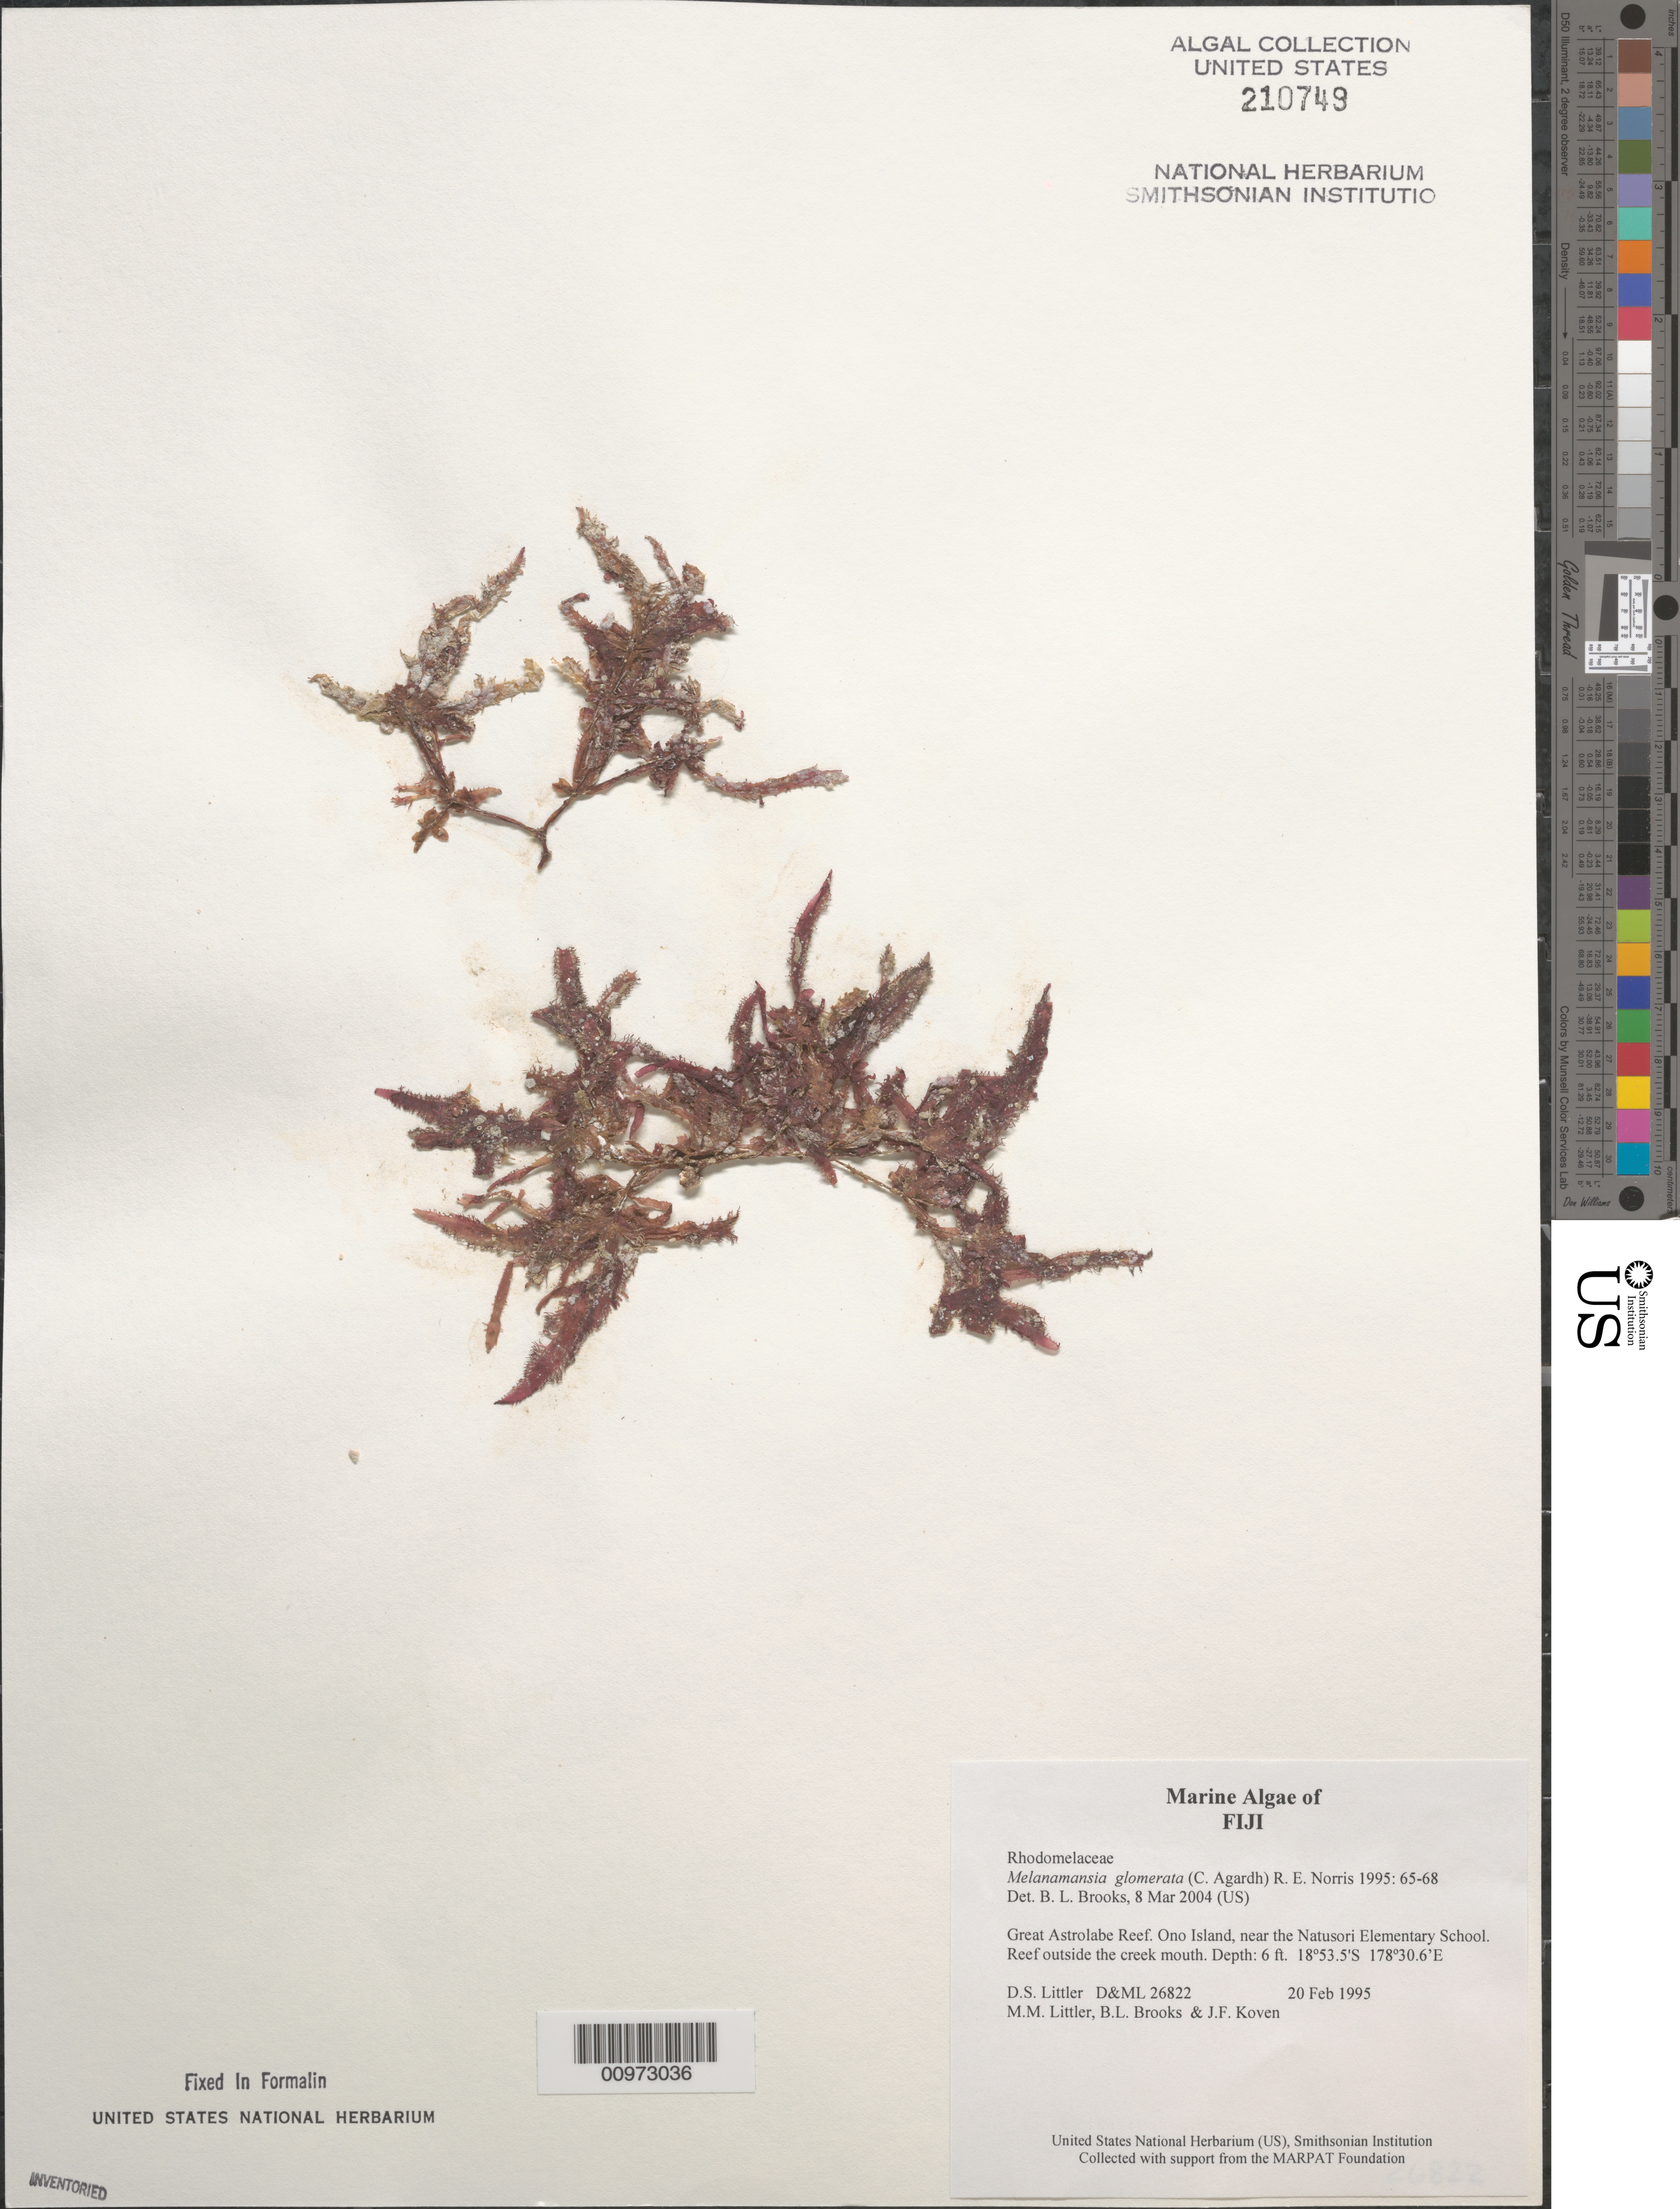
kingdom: Plantae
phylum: Rhodophyta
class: Florideophyceae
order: Ceramiales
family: Rhodomelaceae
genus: Amansia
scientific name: Amansia glomerata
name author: C. Agardh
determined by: Algae name updating Project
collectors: D. S. Littler, M. M. Littler, B. Brooks & J. Koven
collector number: D&ML 26822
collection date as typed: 20 Feb 1995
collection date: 1995-02-20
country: Fiji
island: Ono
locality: Great Astrolabe Reef, near Natusori Elementary School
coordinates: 18 53.5'S, 178 30.6'E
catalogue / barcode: US 210749